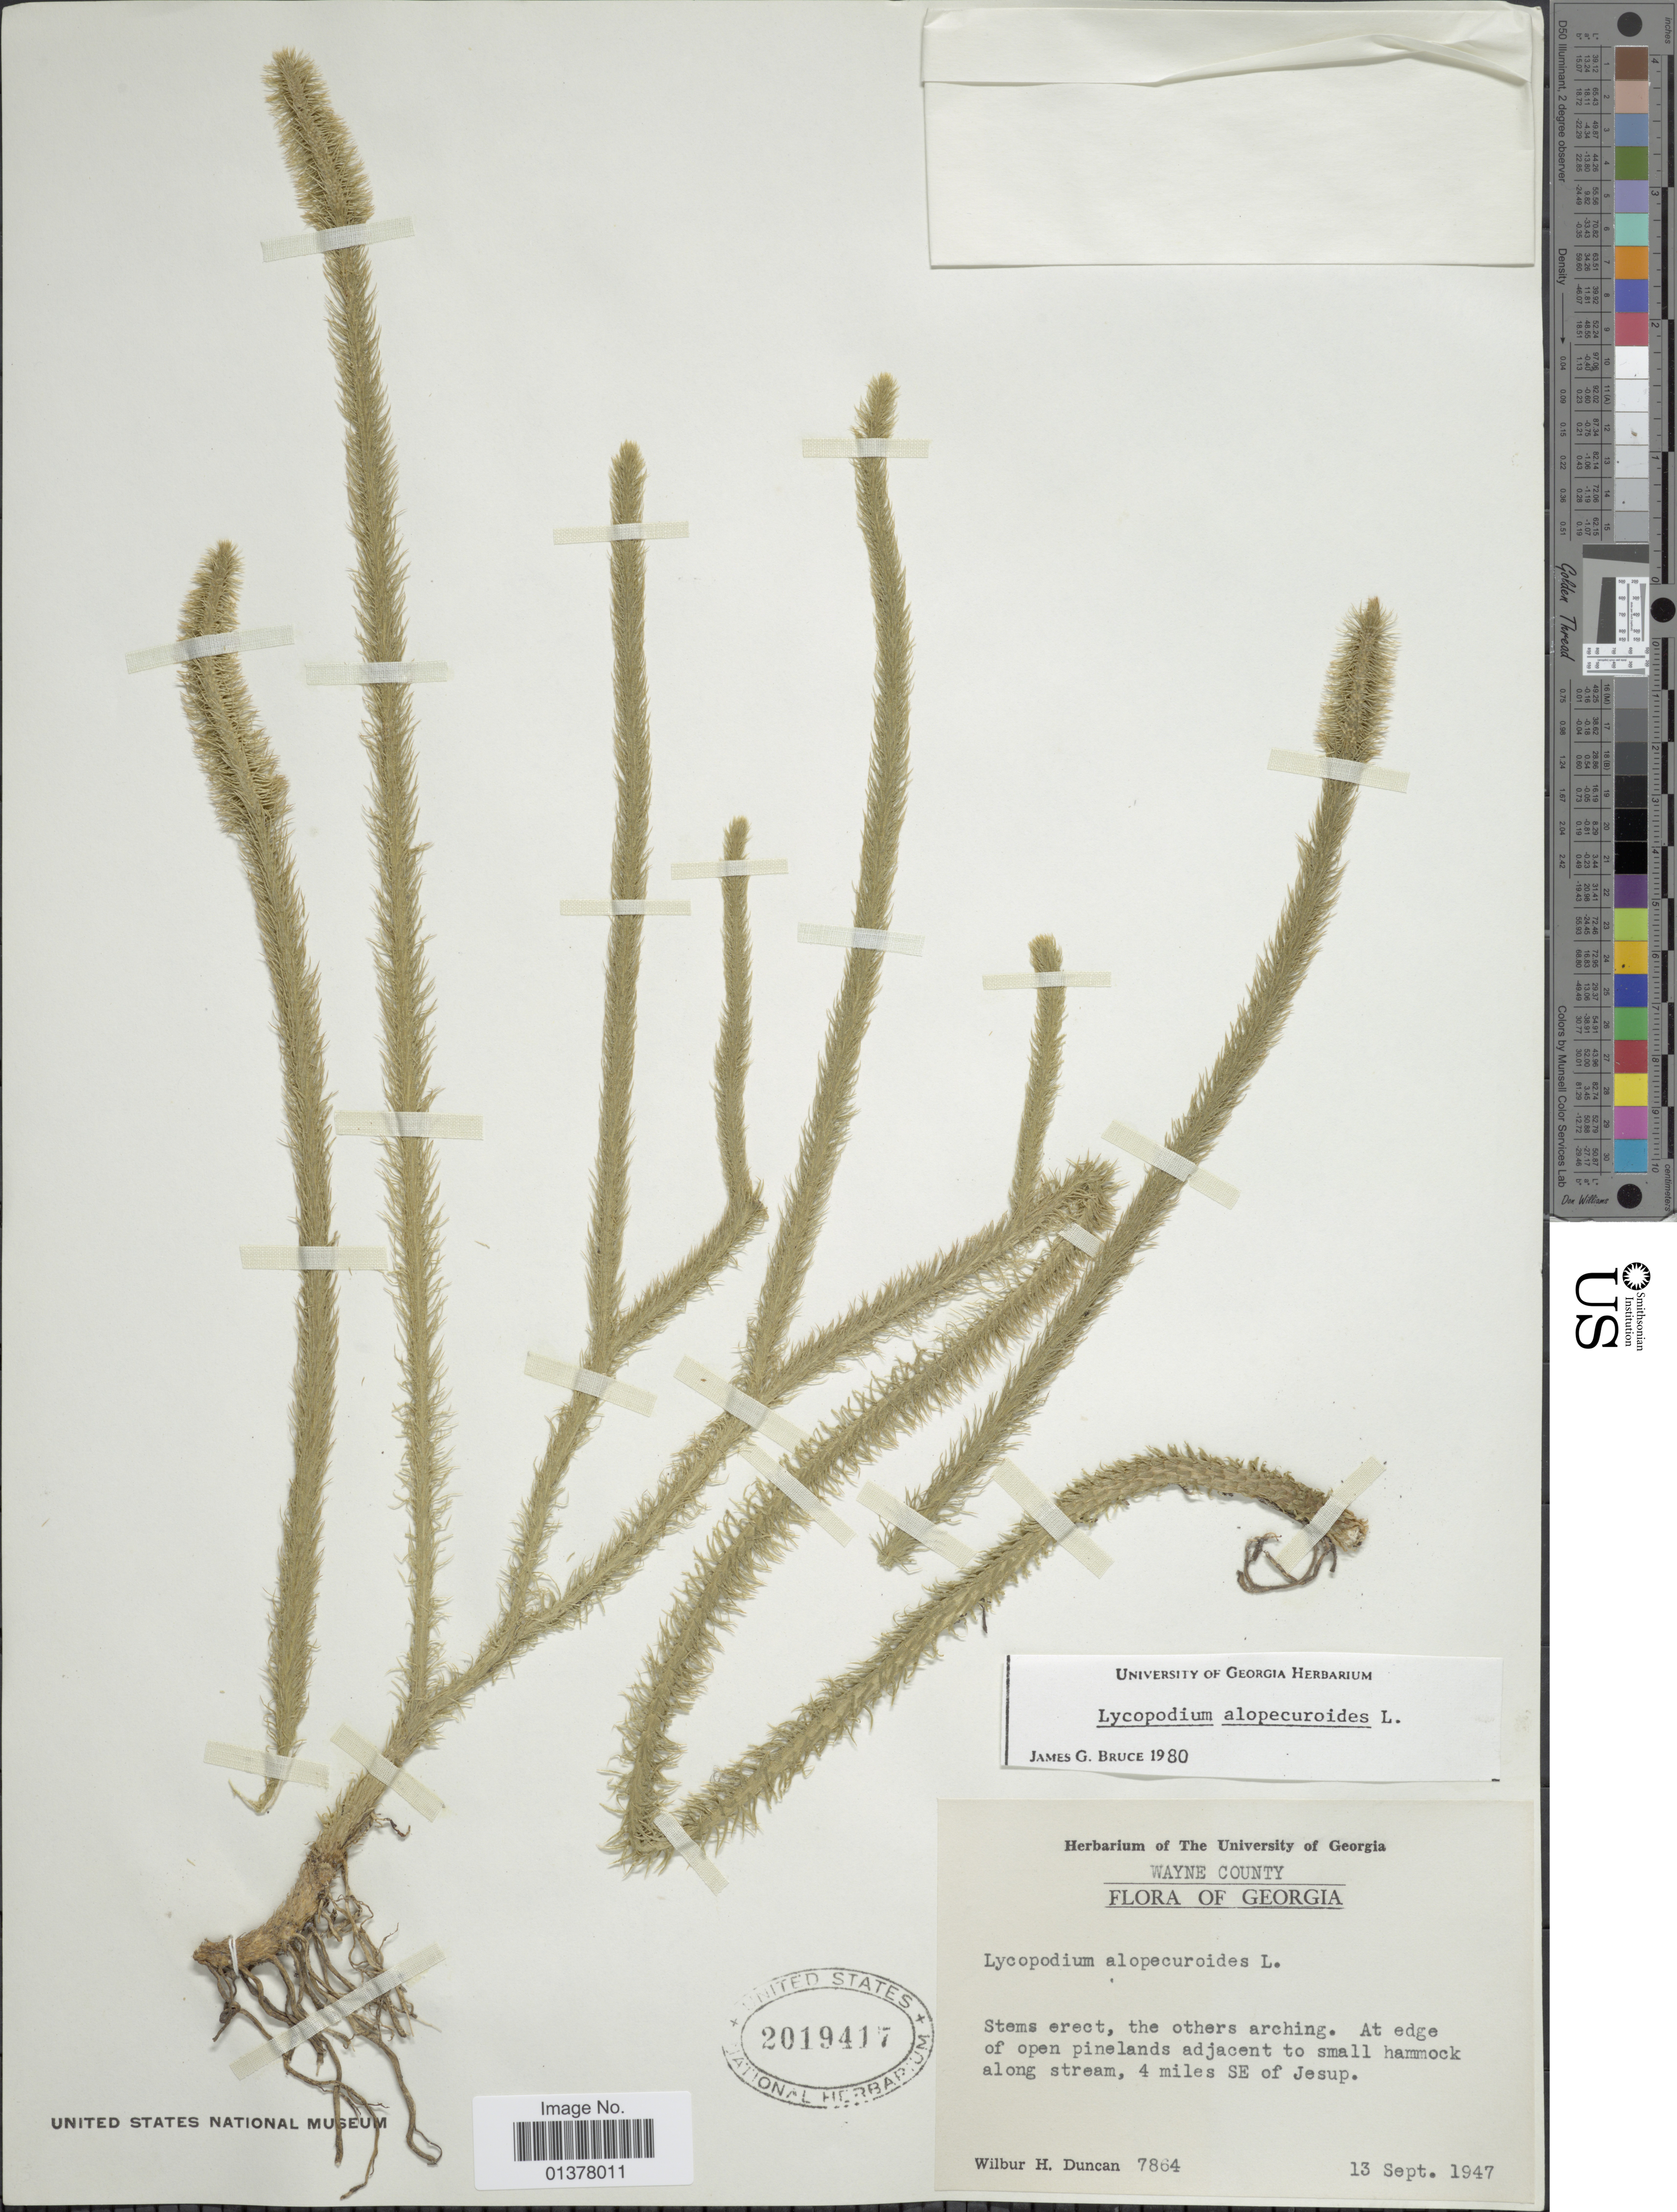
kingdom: Plantae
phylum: Tracheophyta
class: Lycopodiopsida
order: Lycopodiales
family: Lycopodiaceae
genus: Lycopodiella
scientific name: Lycopodiella alopecuroides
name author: (L.) Cranfill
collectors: W. H. Duncan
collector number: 7864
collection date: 1947-09-13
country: United States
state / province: Georgia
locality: Stems erect, the others arching, At edge of open pinelands adjacent to small hammock along streams, 4 miles SE of Jesup, Wayne County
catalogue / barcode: US 2019417